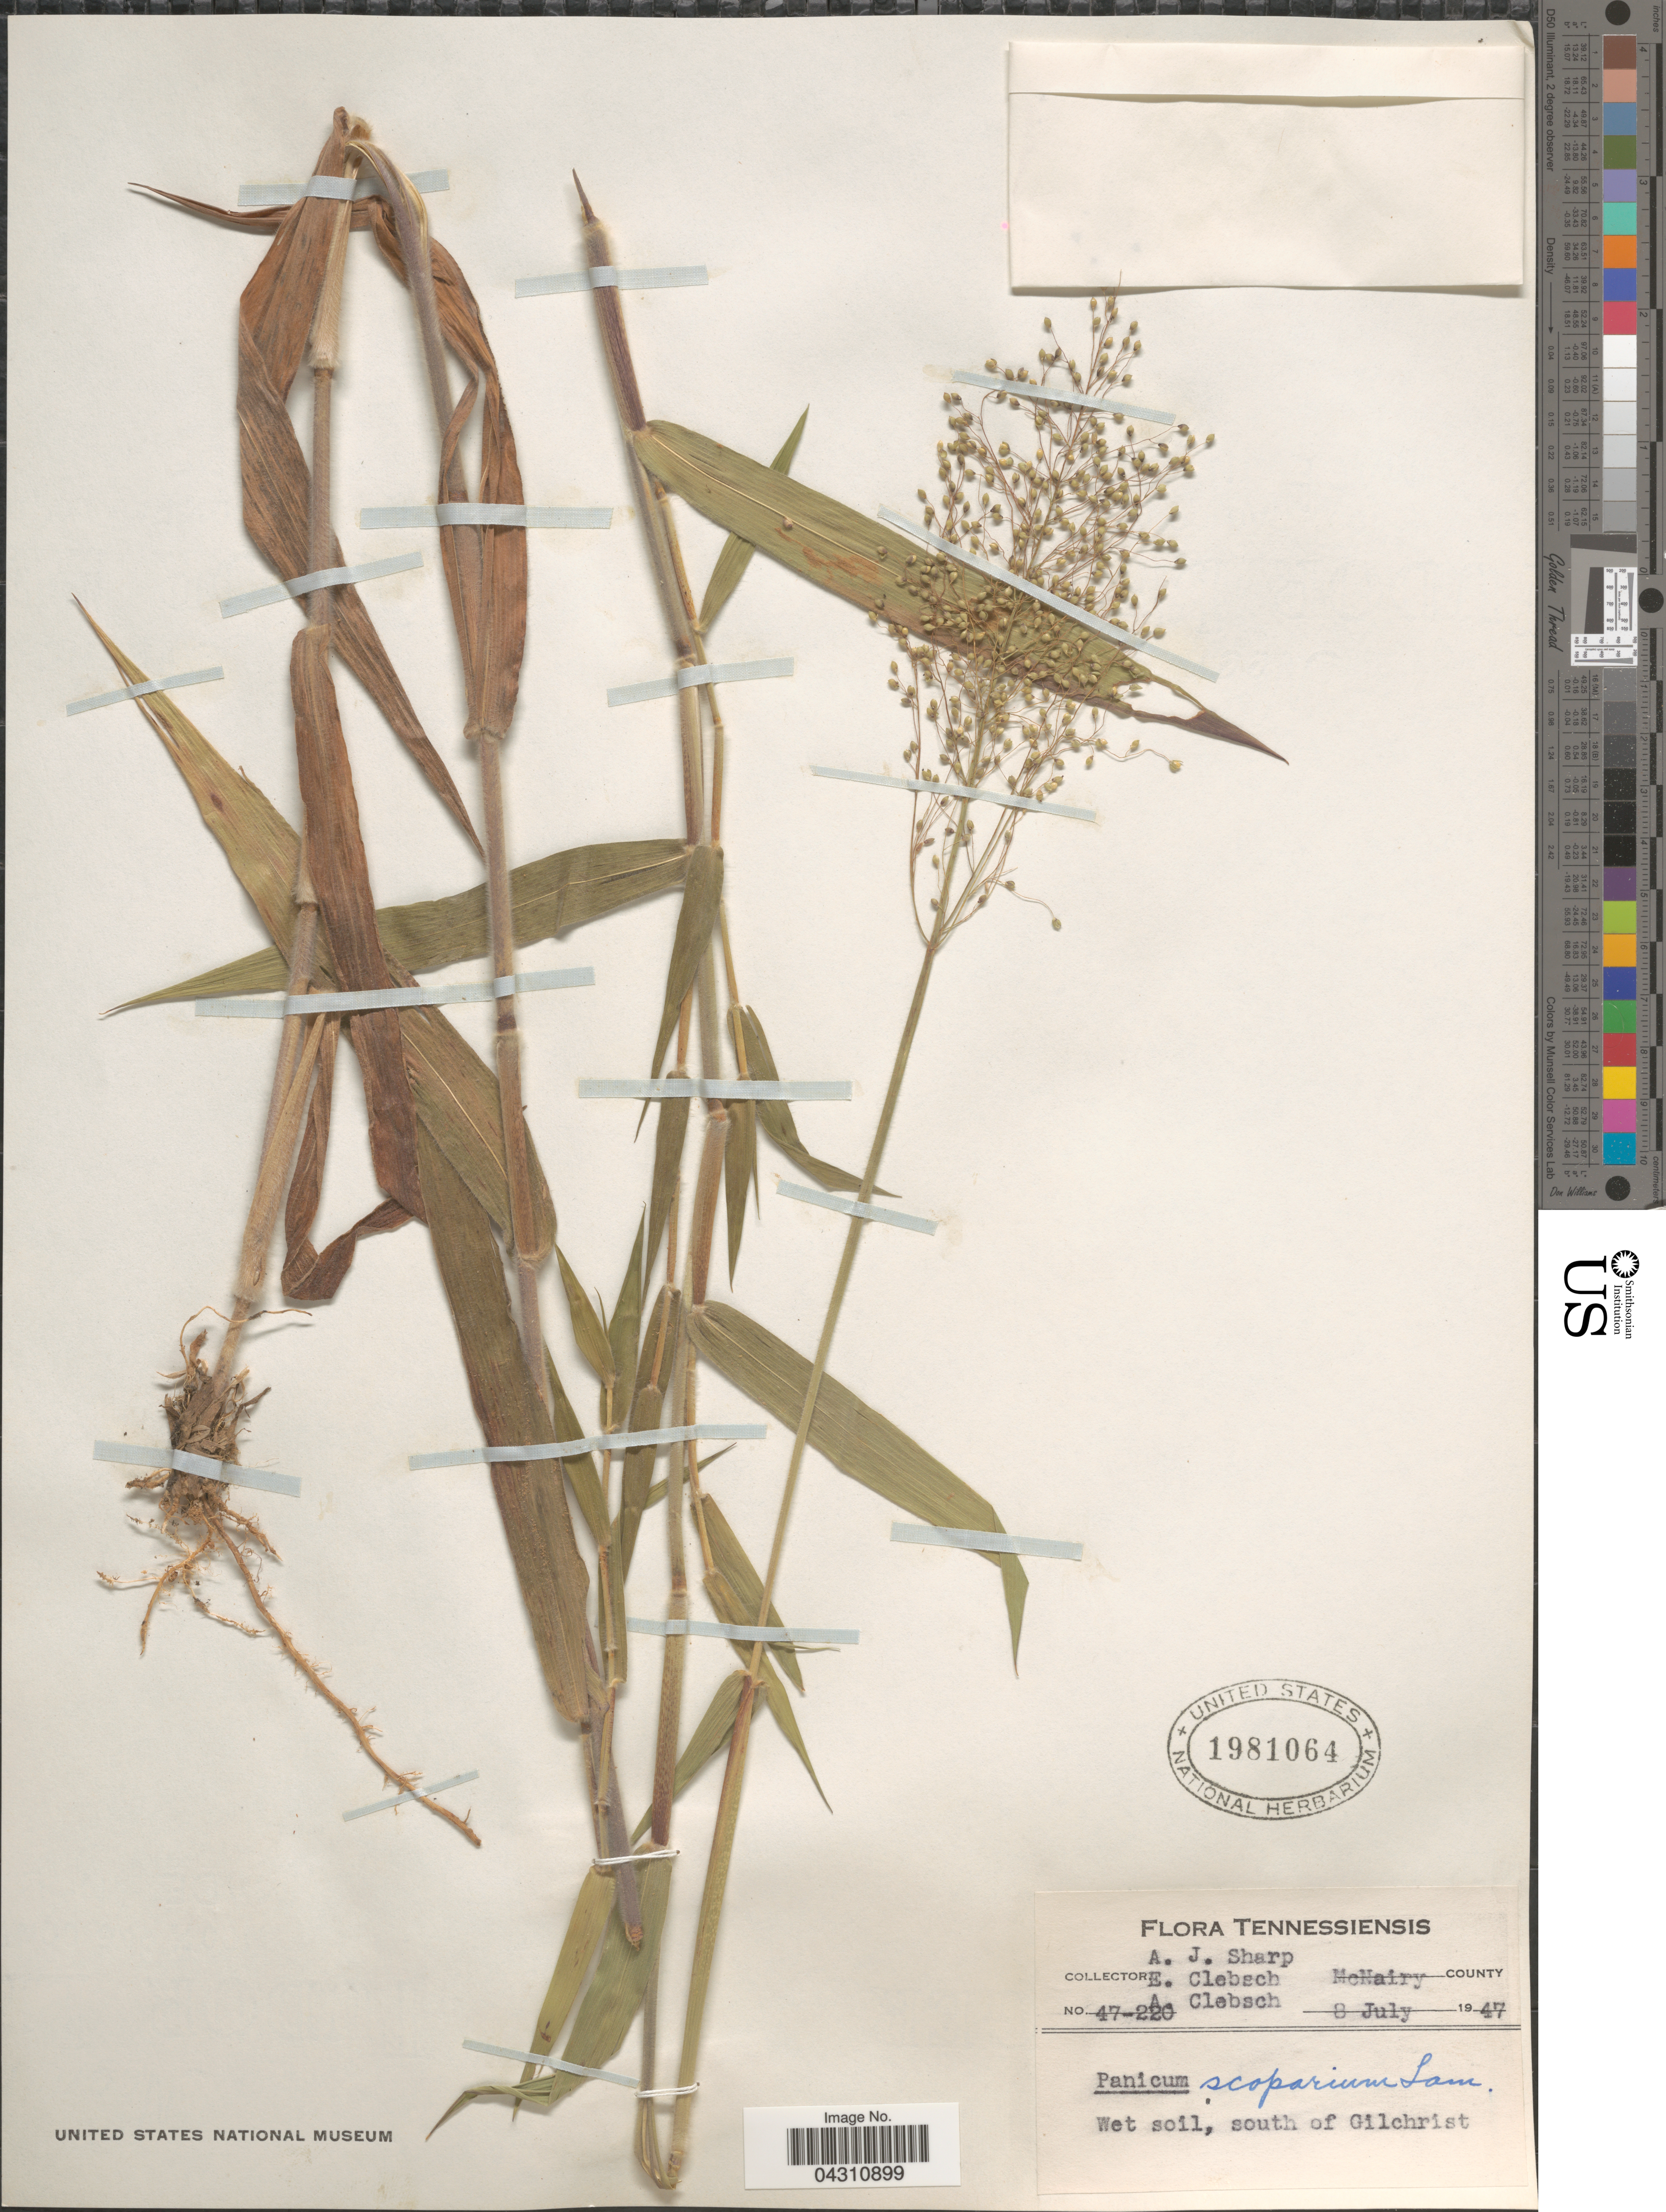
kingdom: Plantae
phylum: Tracheophyta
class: Liliopsida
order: Poales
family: Poaceae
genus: Dichanthelium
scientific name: Dichanthelium scoparium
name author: (Lam.) Gould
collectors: A. J. Sharp, E. Clebsch & A. Clebsch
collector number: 47-220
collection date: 1947-07-08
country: United States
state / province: Tennessee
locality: Tennessiensis. McNairy County. Wet soil, south of Gilchrist.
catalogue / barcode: US 1981064